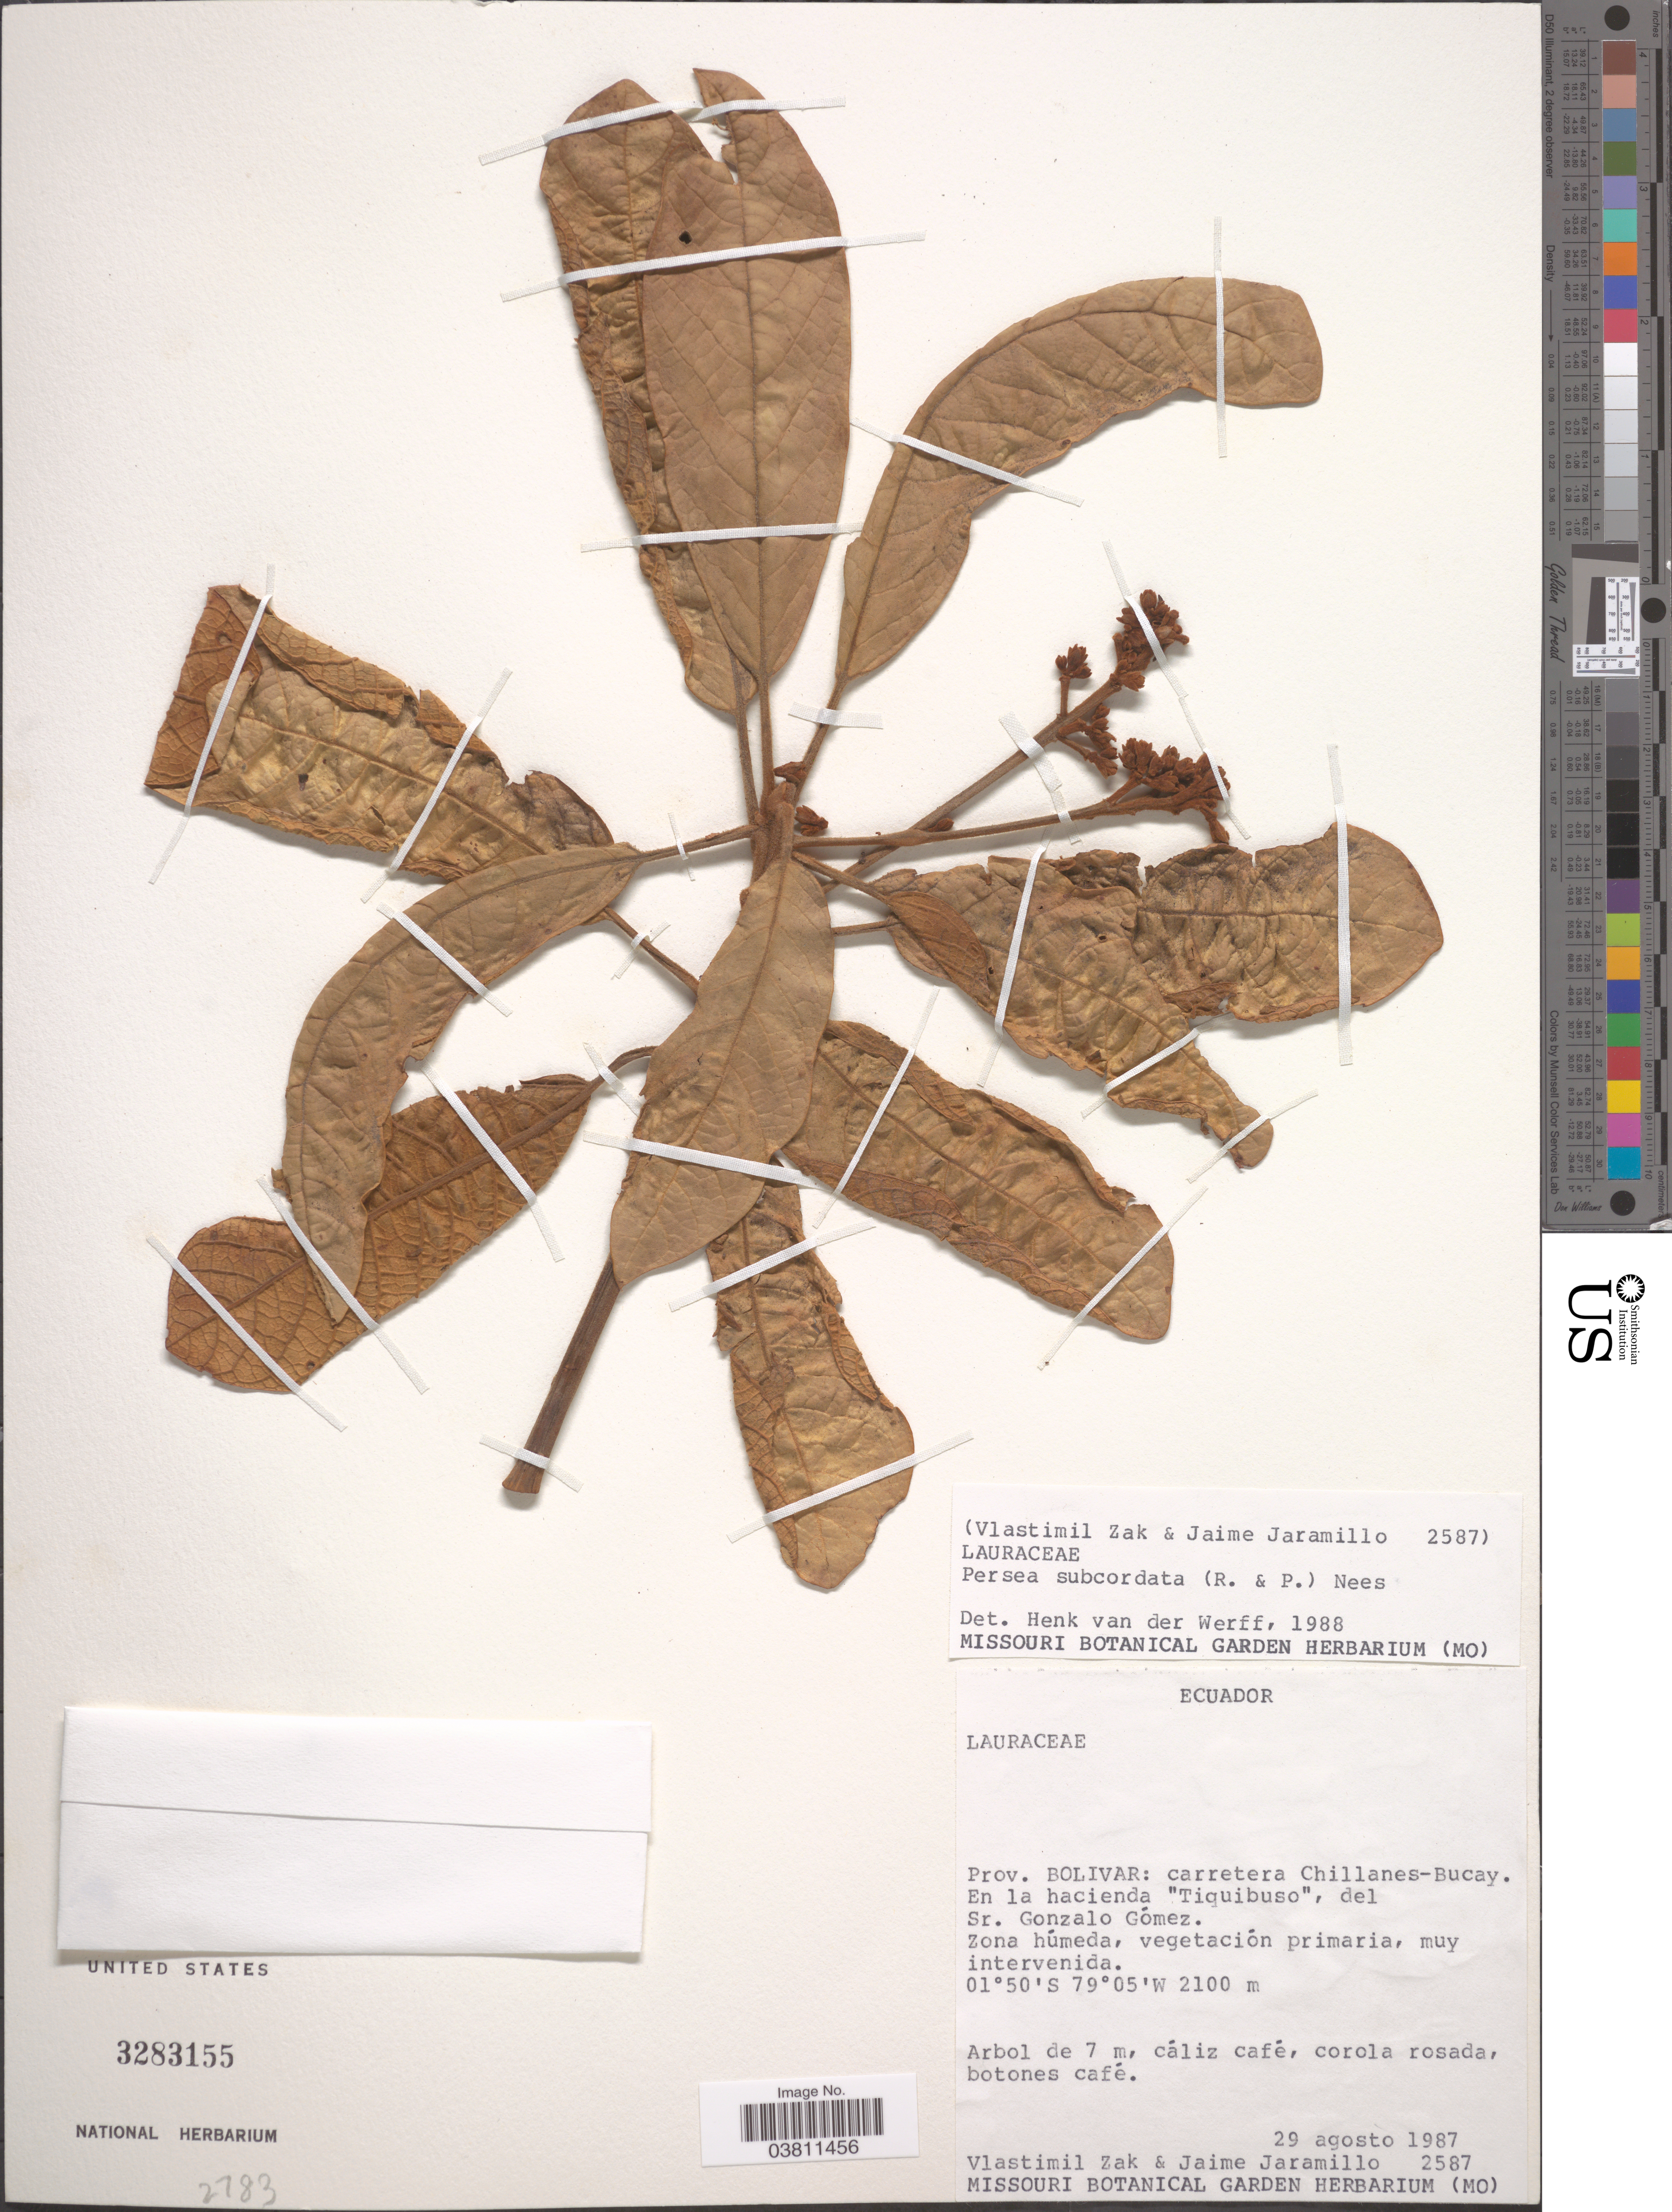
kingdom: Plantae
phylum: Tracheophyta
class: Magnoliopsida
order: Laurales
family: Lauraceae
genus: Persea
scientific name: Persea subcordata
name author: (Ruiz & Pav.) Nees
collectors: V. Zak & J. Jaramillo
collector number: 2587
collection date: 1987-08-29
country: Ecuador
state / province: Bolívar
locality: Carretera Chillanes-Bucay. En la hacienda 'Tiquibuso', del Sr. Gonzalo Gómez.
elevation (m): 2100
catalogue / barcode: US 3283155